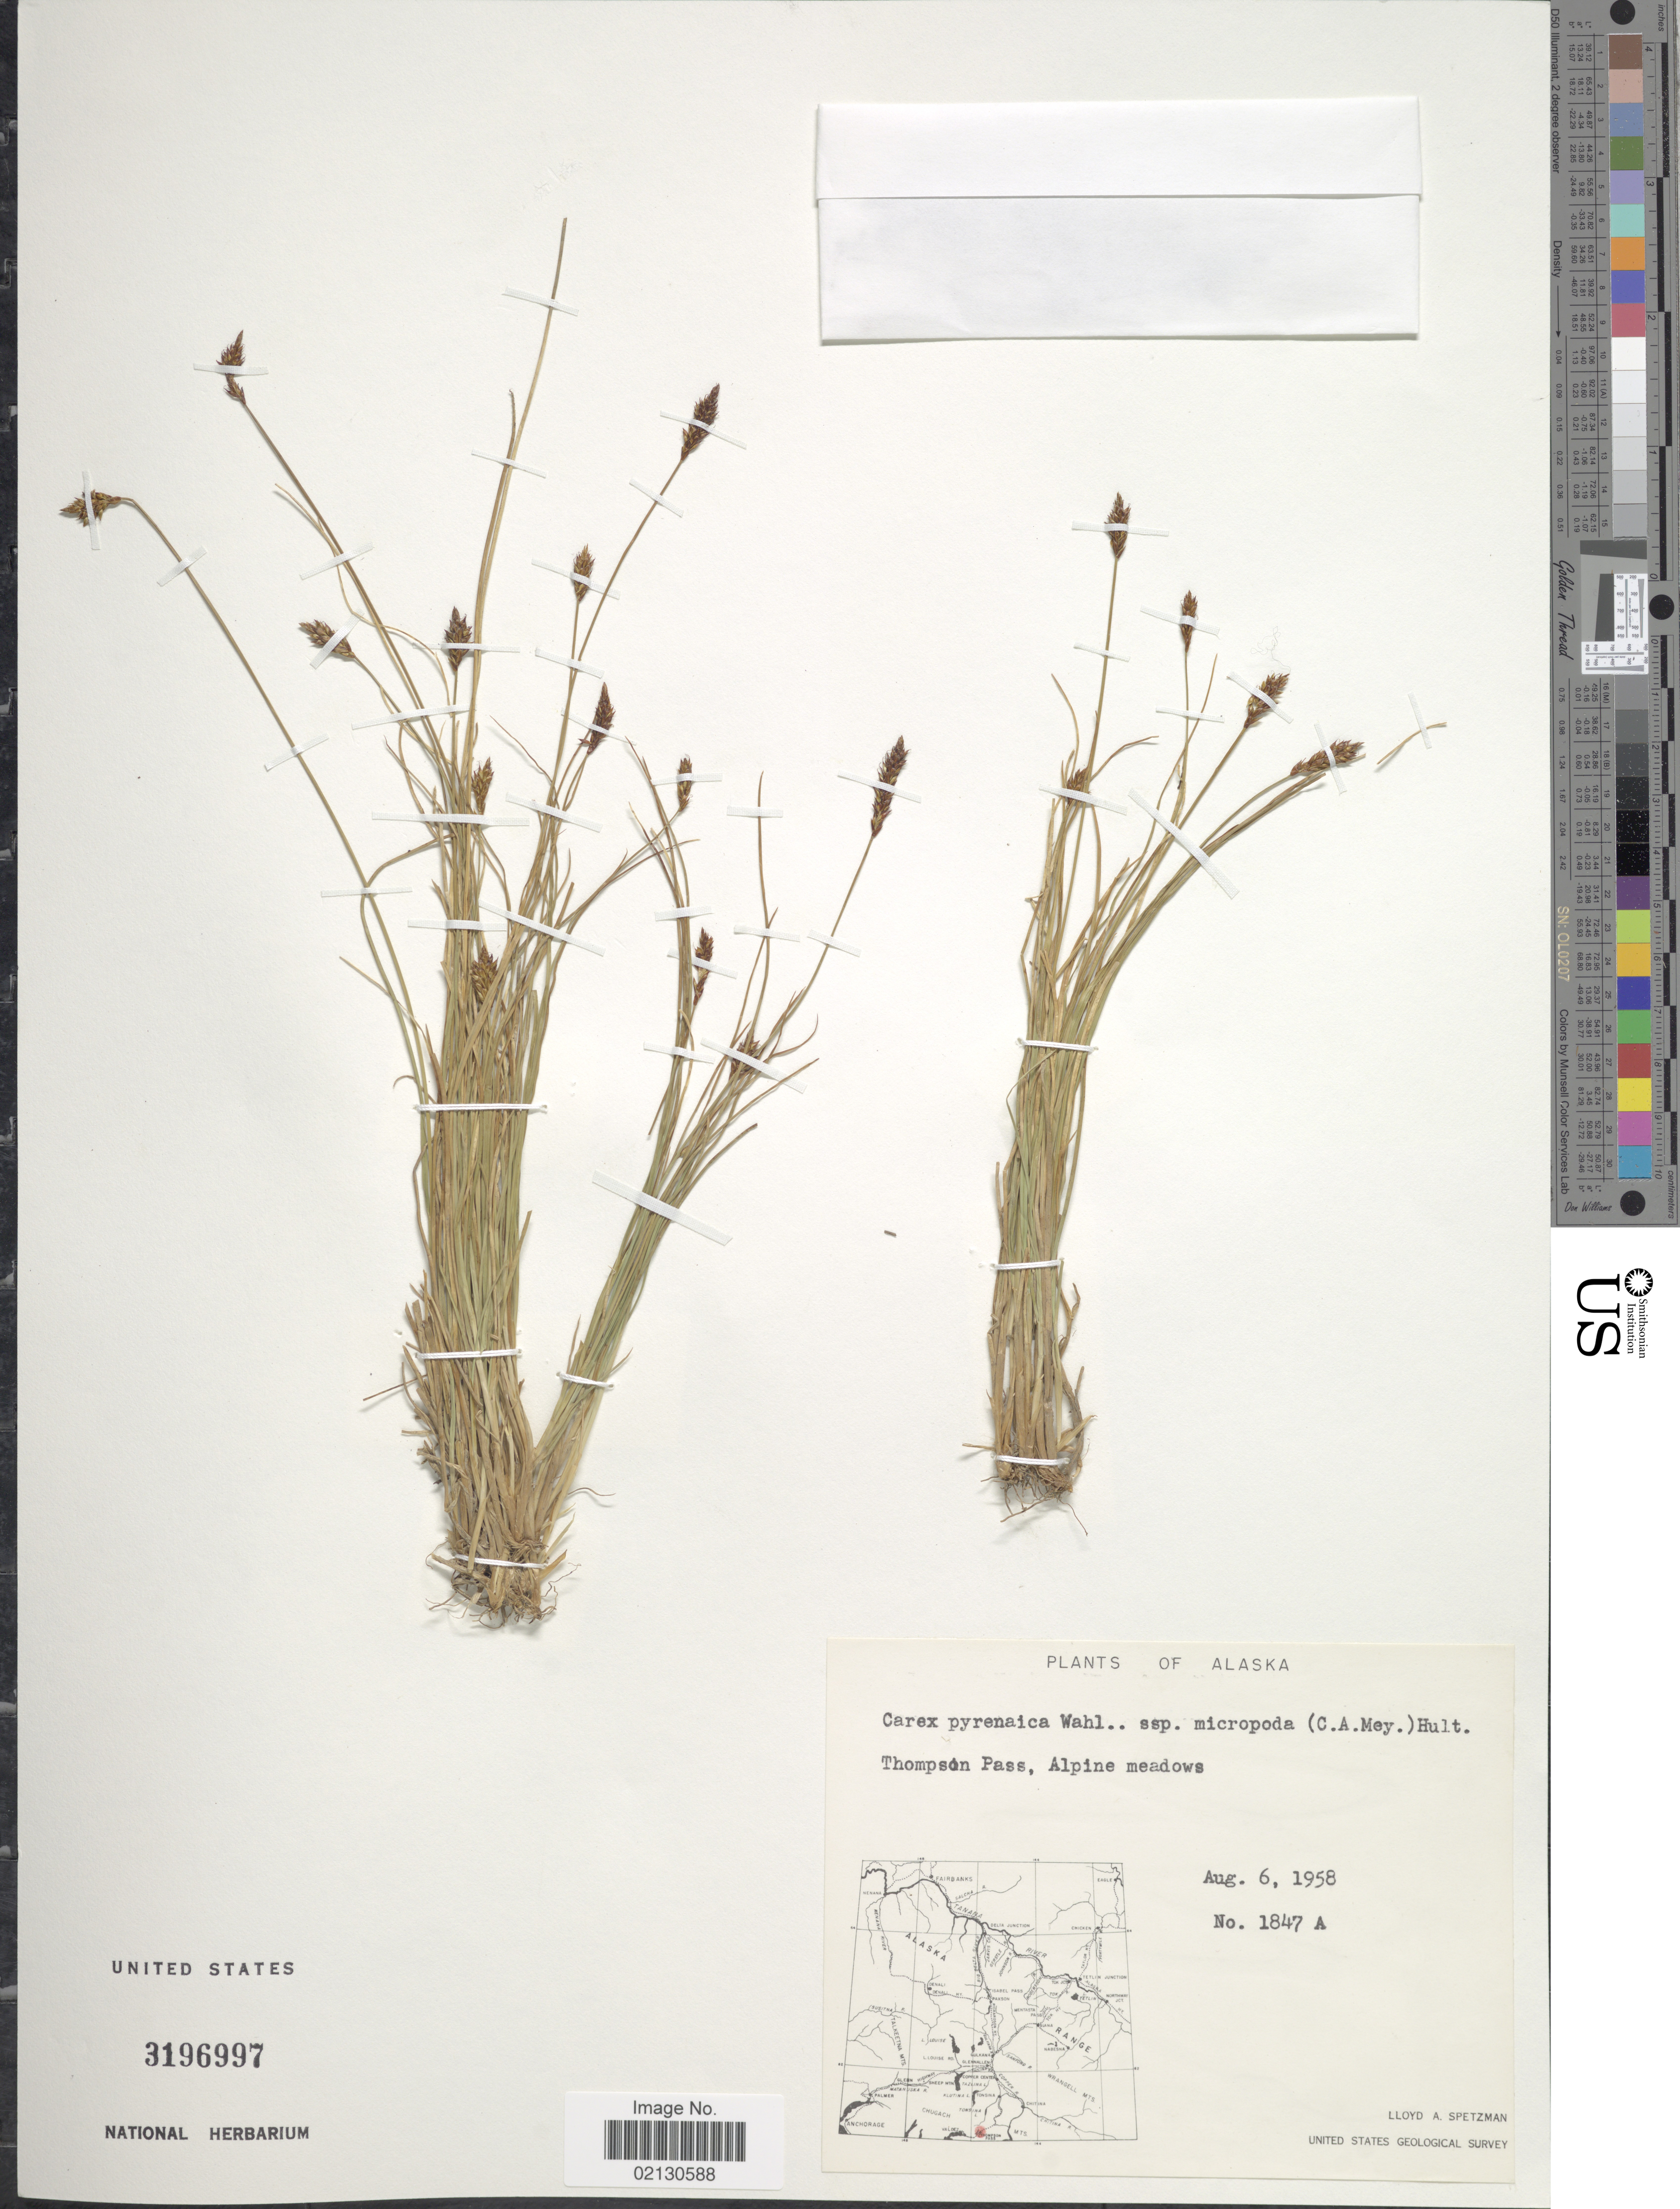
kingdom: Plantae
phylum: Tracheophyta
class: Liliopsida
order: Poales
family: Cyperaceae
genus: Carex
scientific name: Carex micropoda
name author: C.A. Mey.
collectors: L. Spetzman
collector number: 1847 A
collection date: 1958-08-06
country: United States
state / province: Alaska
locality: Thompson Pass, Alpine meadows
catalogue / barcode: US 3196997